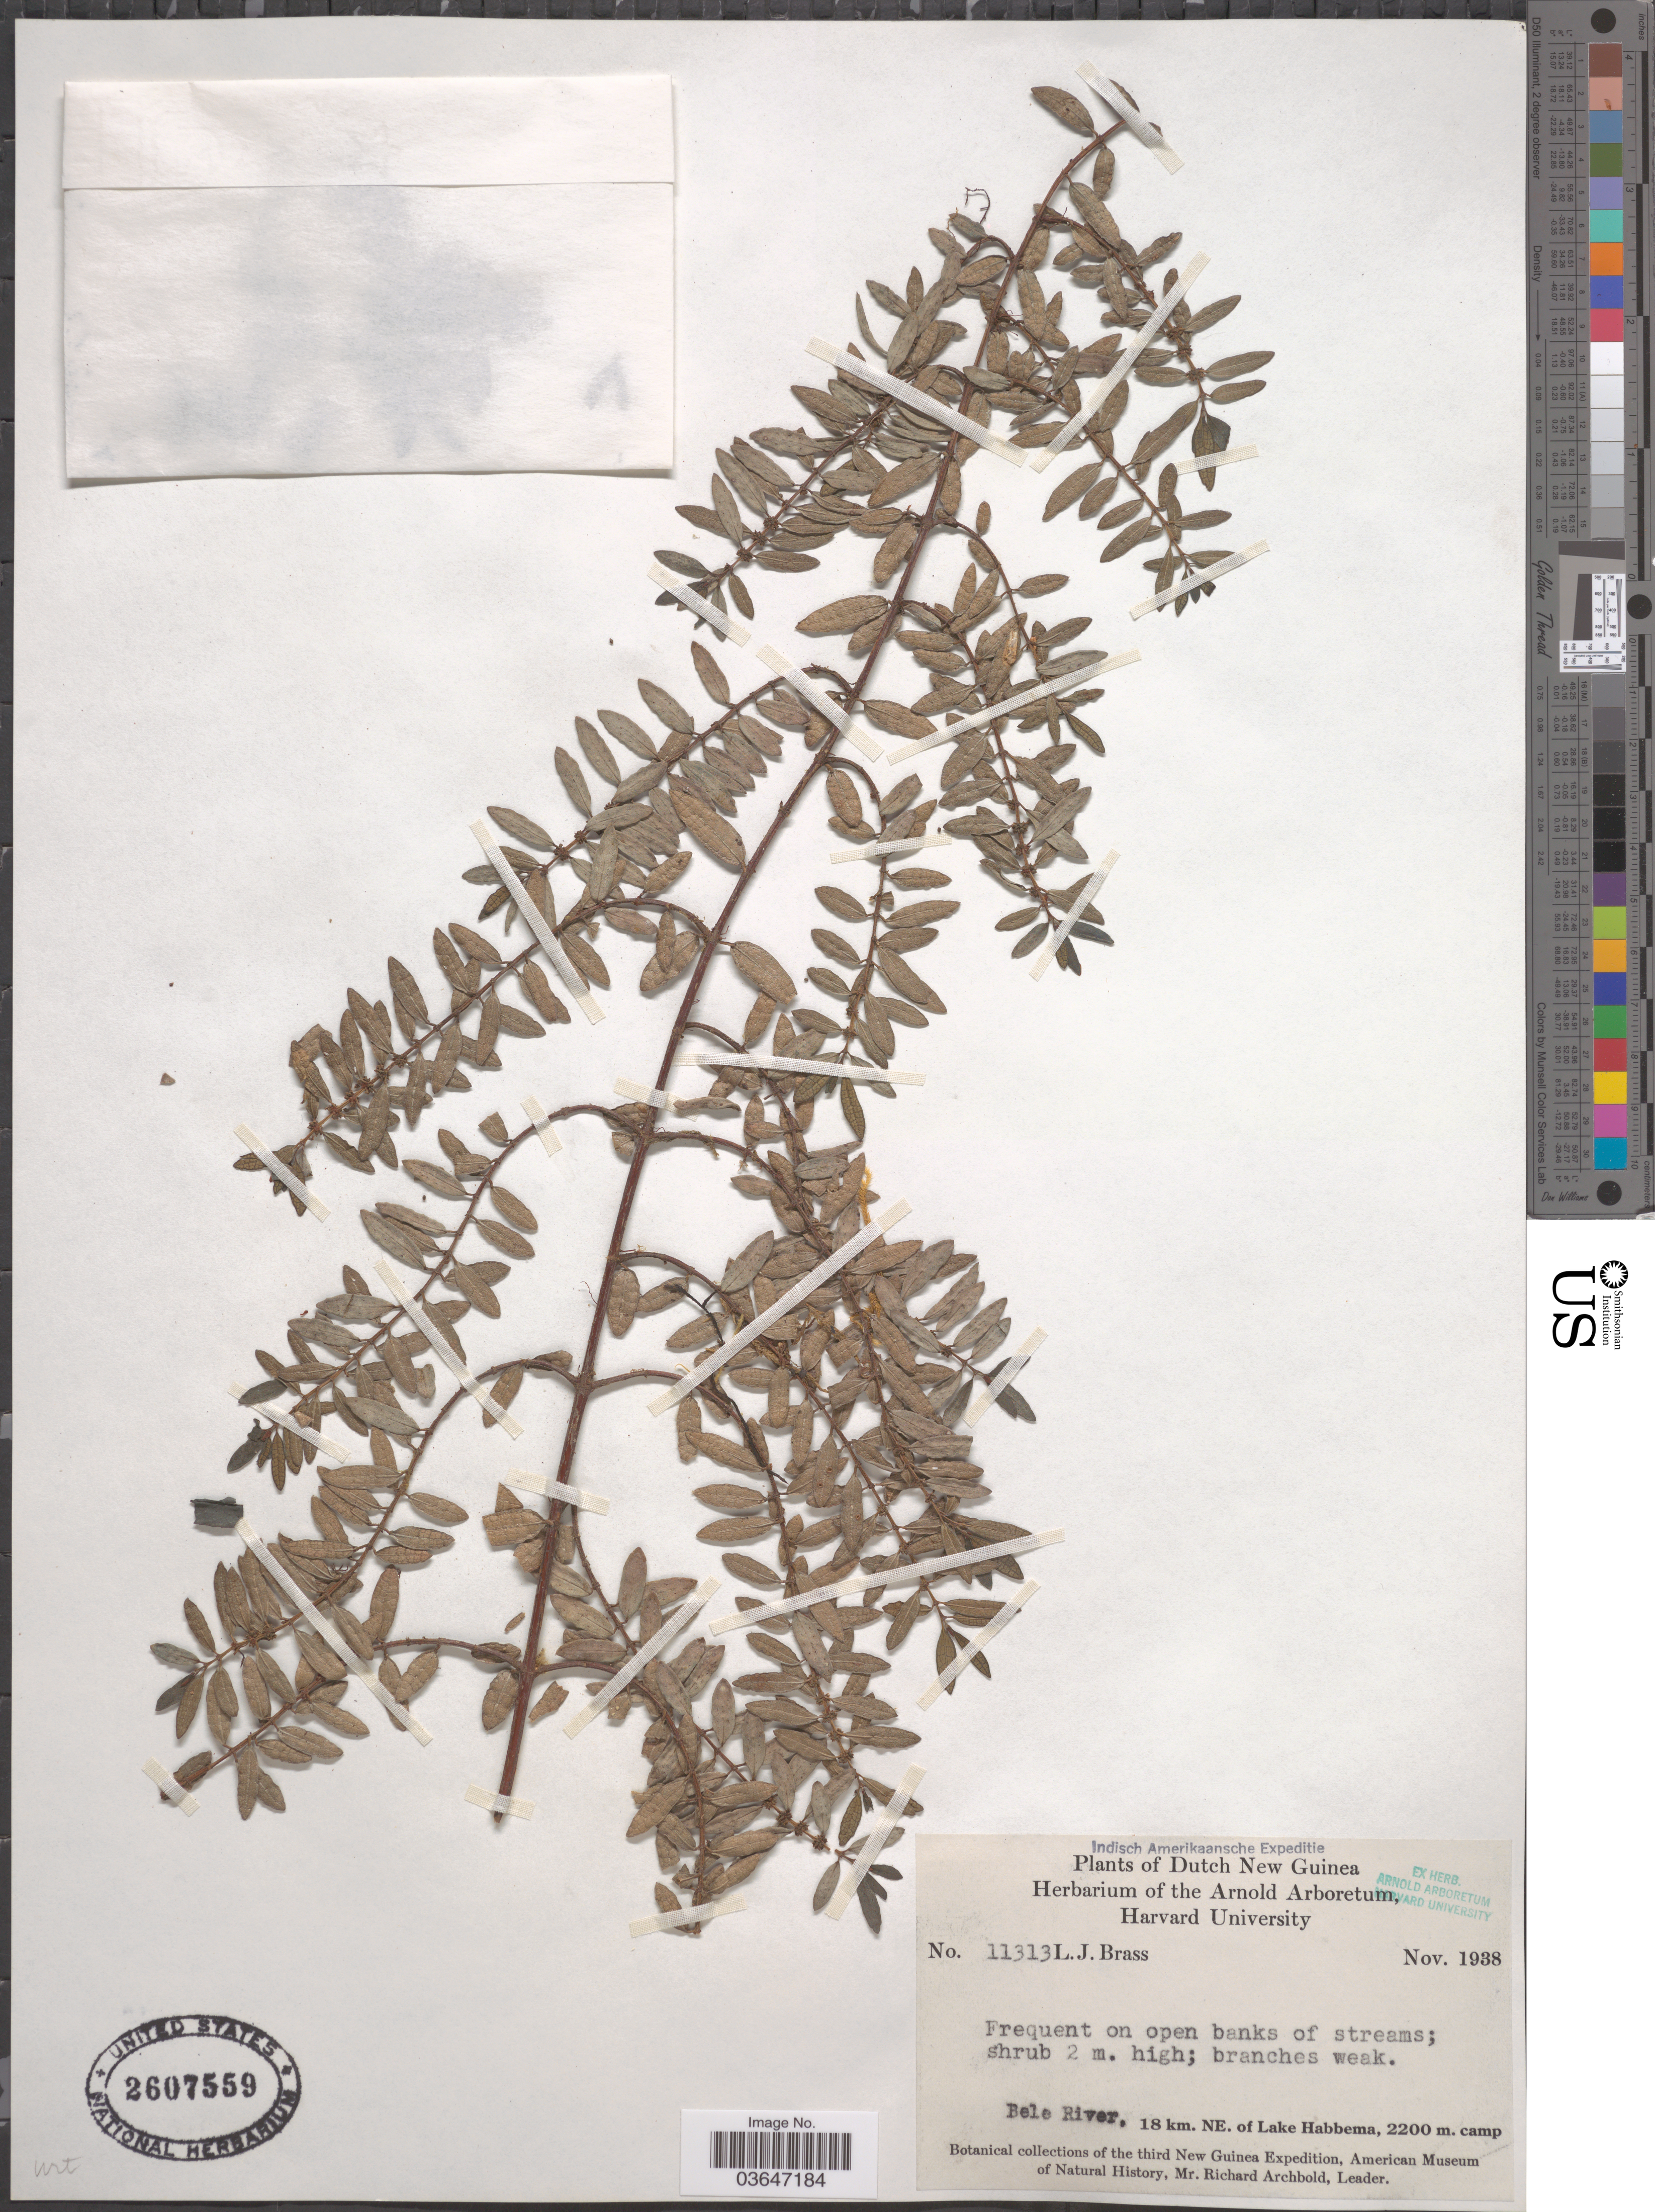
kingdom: Plantae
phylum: Tracheophyta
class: Magnoliopsida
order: Proteales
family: Proteaceae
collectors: L. J. Brass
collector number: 11313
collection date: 1938-11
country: Indonesia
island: New Guinea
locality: Dutch New Guinea. Bele River, 18 km. NE. of Lake Habbema.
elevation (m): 2200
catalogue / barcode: US 2607559